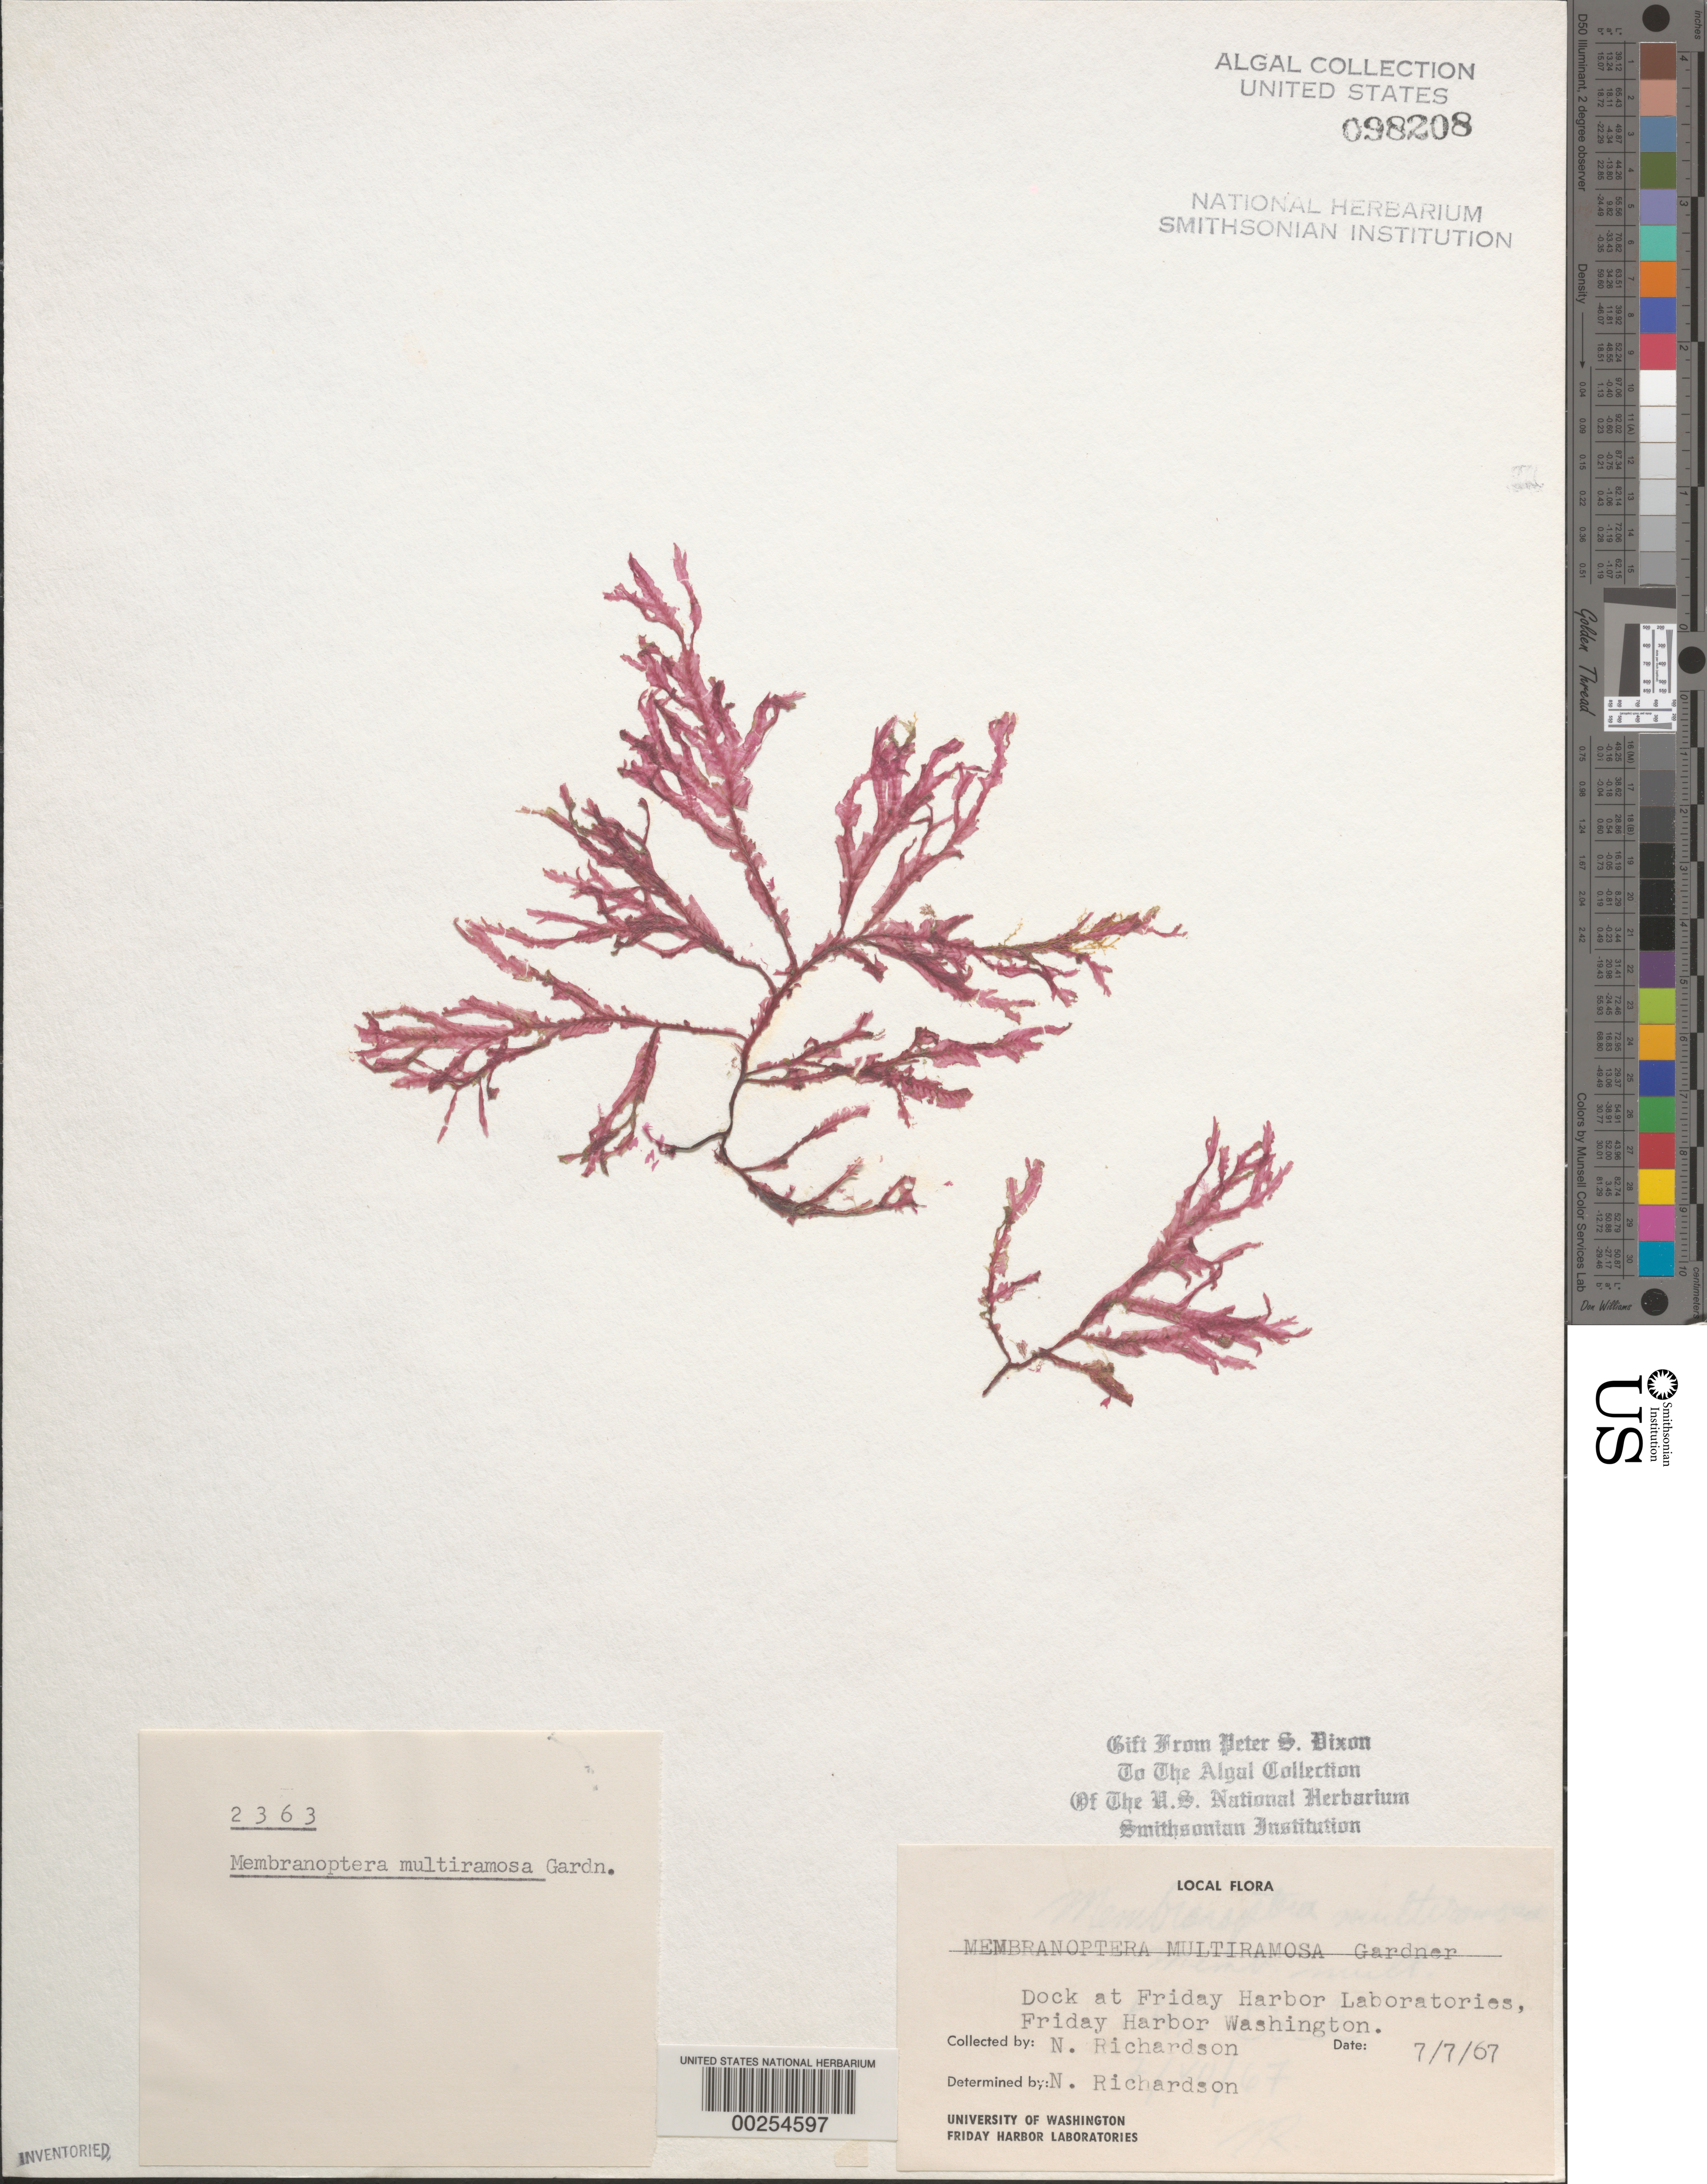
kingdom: Plantae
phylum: Rhodophyta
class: Florideophyceae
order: Ceramiales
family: Delesseriaceae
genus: Membranoptera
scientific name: Membranoptera platyphylla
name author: (Setch. & N.L. Gardner) Kylin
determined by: Algae name updating Project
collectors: N. Richardson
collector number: PSD 2363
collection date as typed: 07 Jul 1967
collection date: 1967-07-07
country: United States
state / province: Washington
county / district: San Juan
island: San Juan Island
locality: Friday Harbor Laboratories, Friday Harbor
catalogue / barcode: US 98208